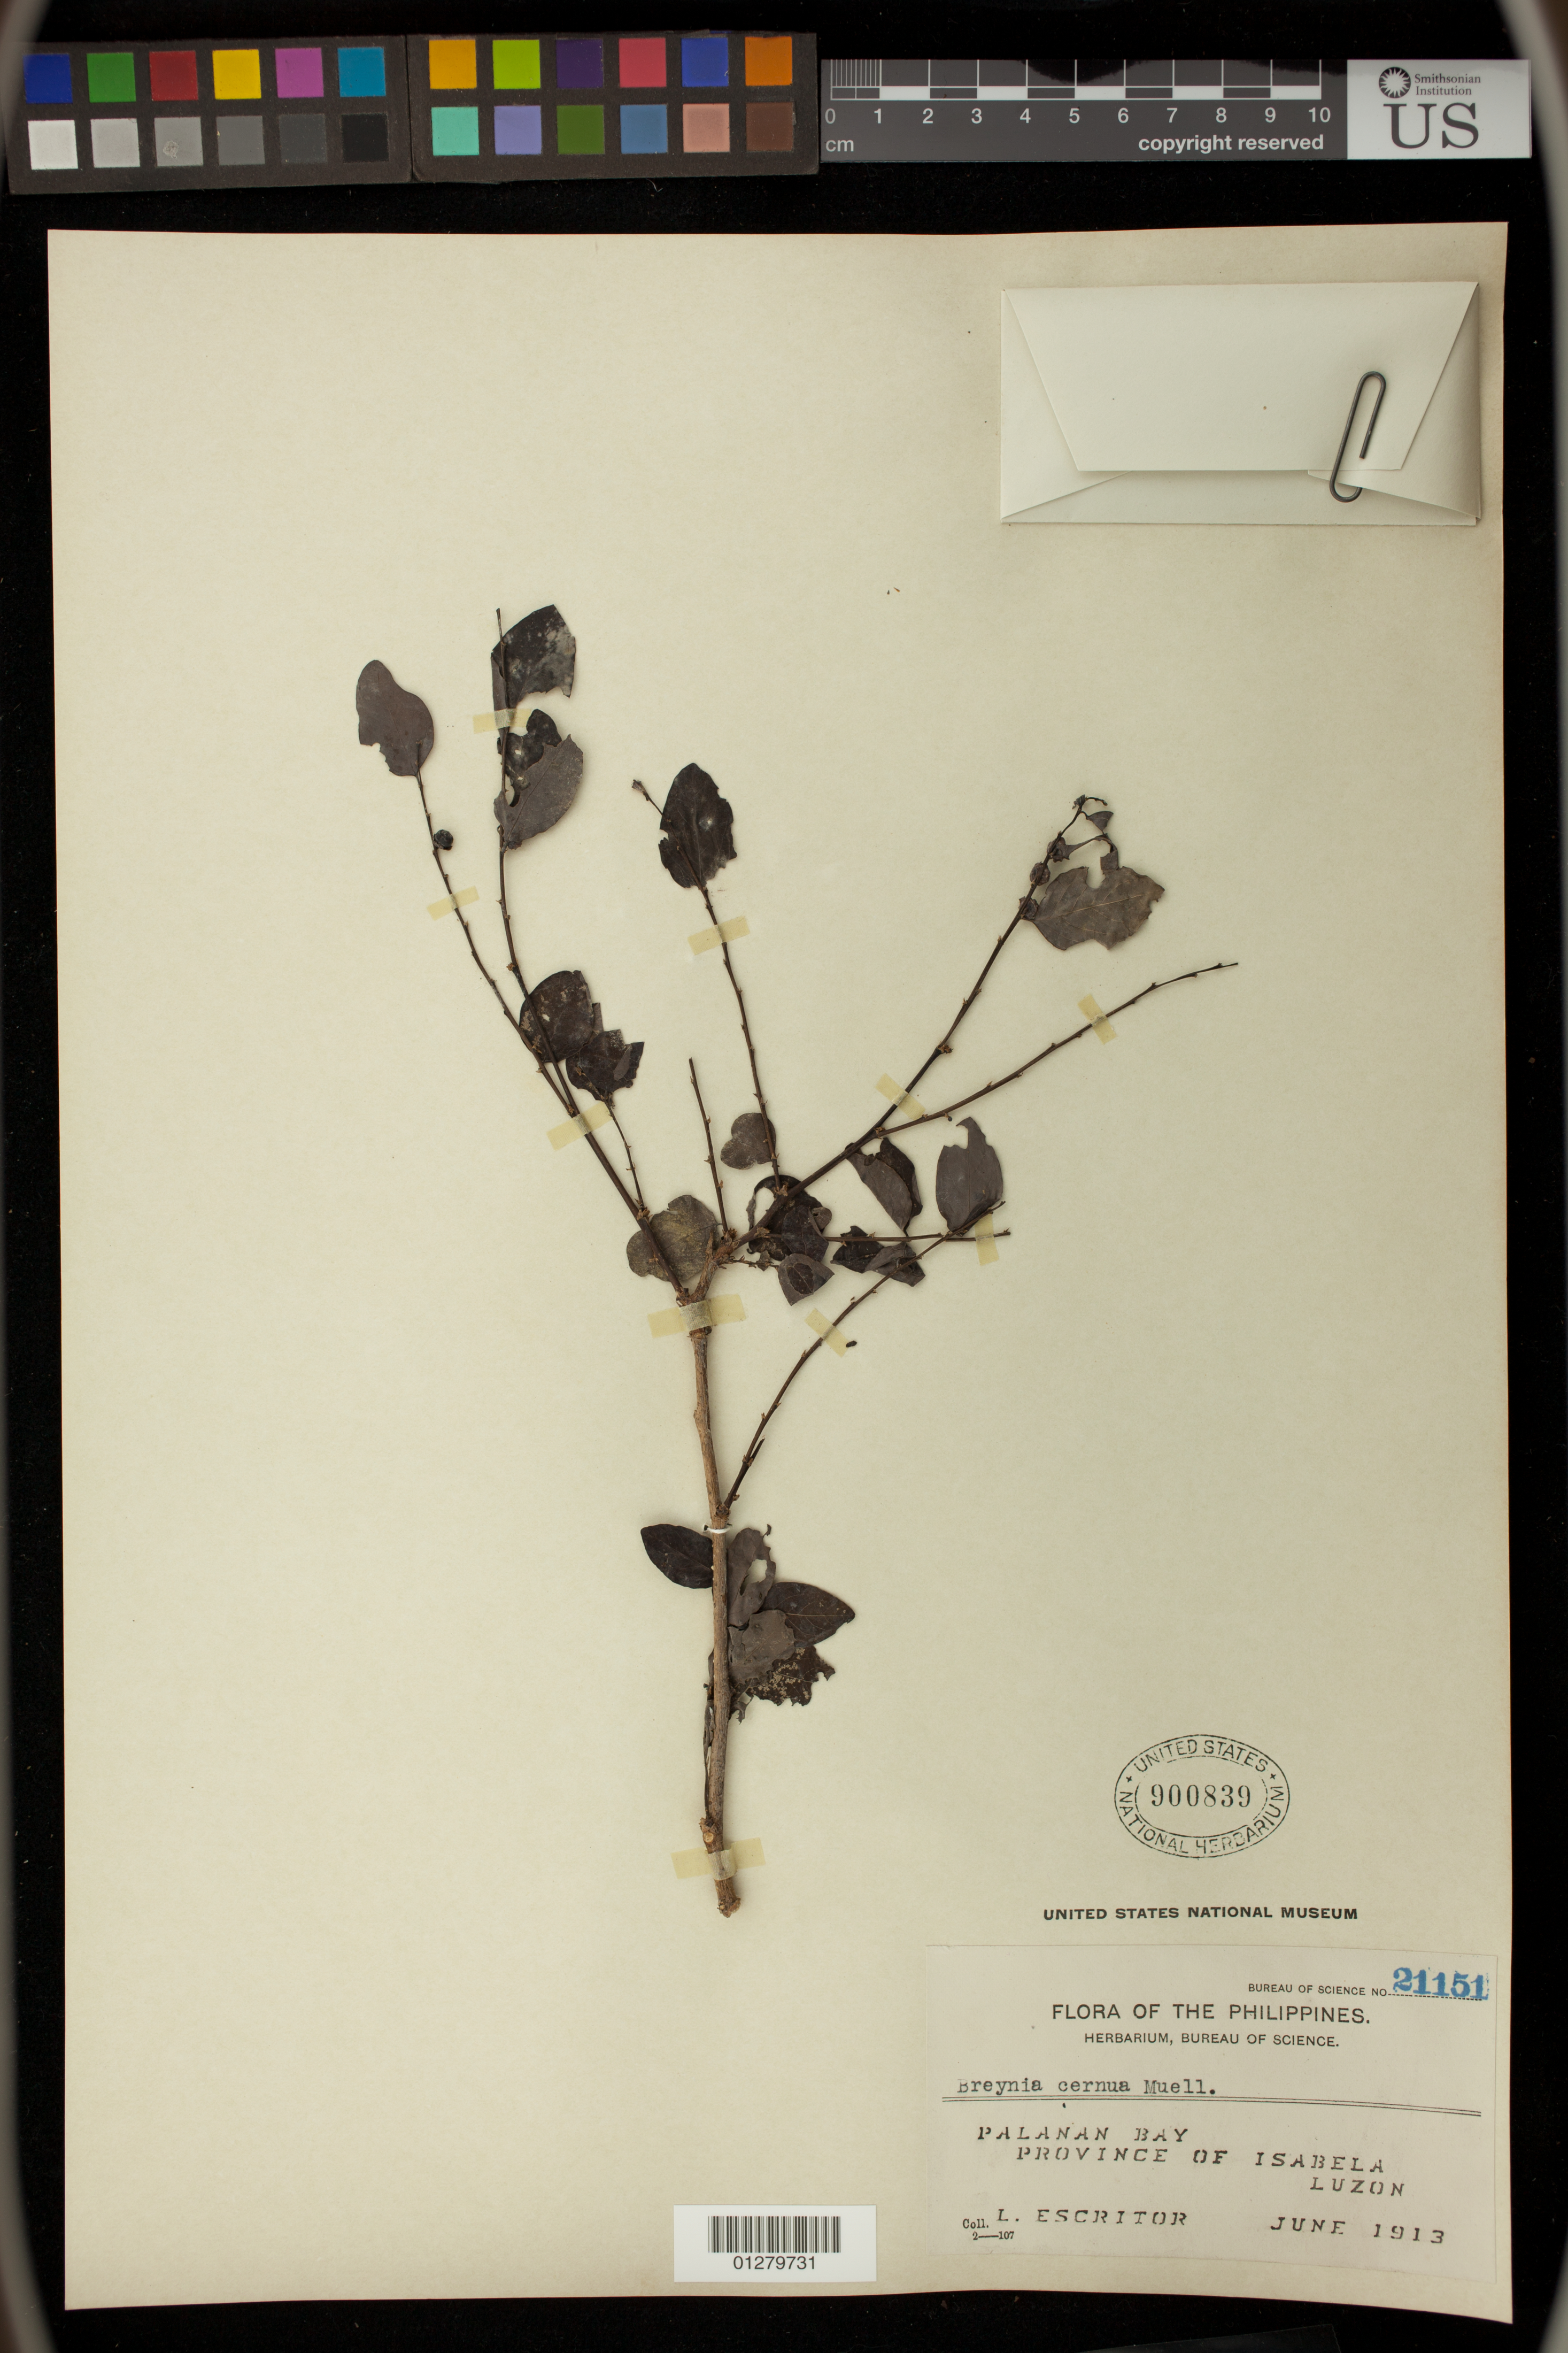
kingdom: Plantae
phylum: Tracheophyta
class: Magnoliopsida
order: Malpighiales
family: Phyllanthaceae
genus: Breynia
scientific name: Breynia cernua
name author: (Poir.) Müll. Arg.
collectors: L. Escritor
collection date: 1913-06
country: Philippines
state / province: Cagayan Valley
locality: Palanan Bay, Province of Isabela, Luzon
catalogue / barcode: US 900839